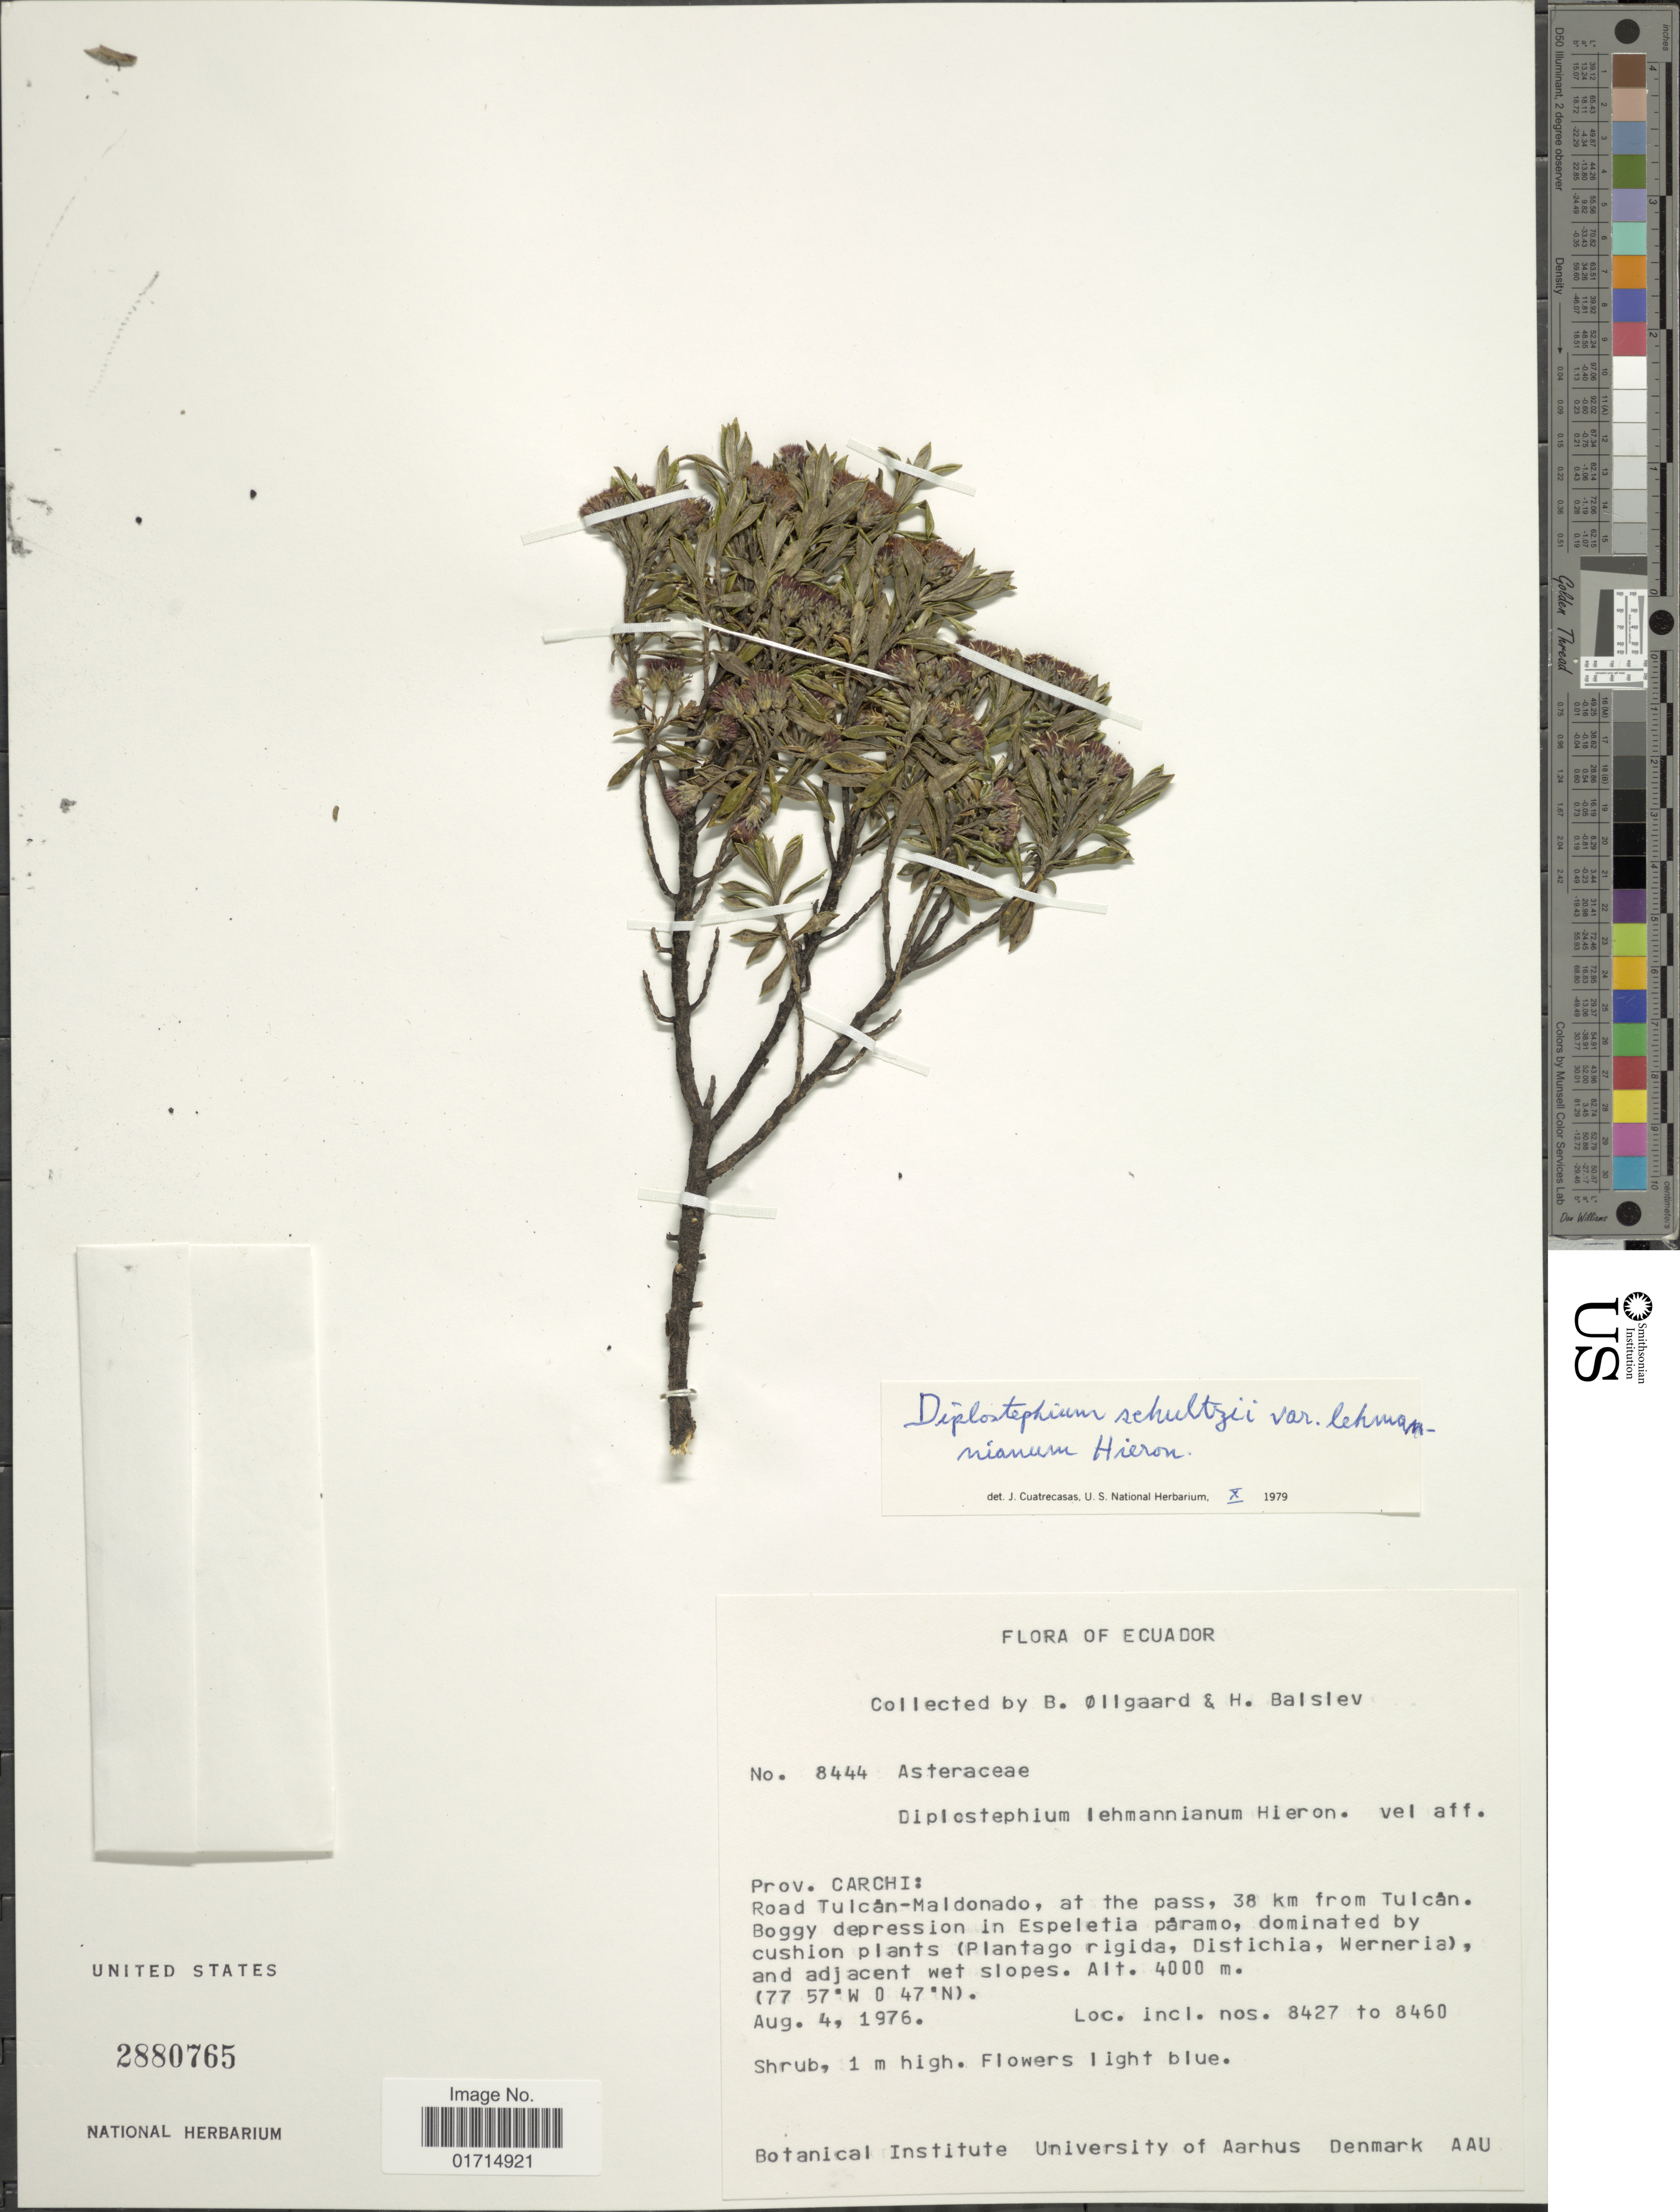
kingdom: Plantae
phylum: Tracheophyta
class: Magnoliopsida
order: Asterales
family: Asteraceae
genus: Diplostephium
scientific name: Diplostephium schultzii var. lehmannianum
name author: (Hieron.) Cuatrec.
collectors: B. Øllgaard & H. Balslev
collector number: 8444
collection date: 1976-08-04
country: Ecuador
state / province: Carchi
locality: Prov. Carchi: Road Tulcan-Maldonado, at the pass, 38 km from Tulcan.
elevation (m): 4000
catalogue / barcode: US 2880765